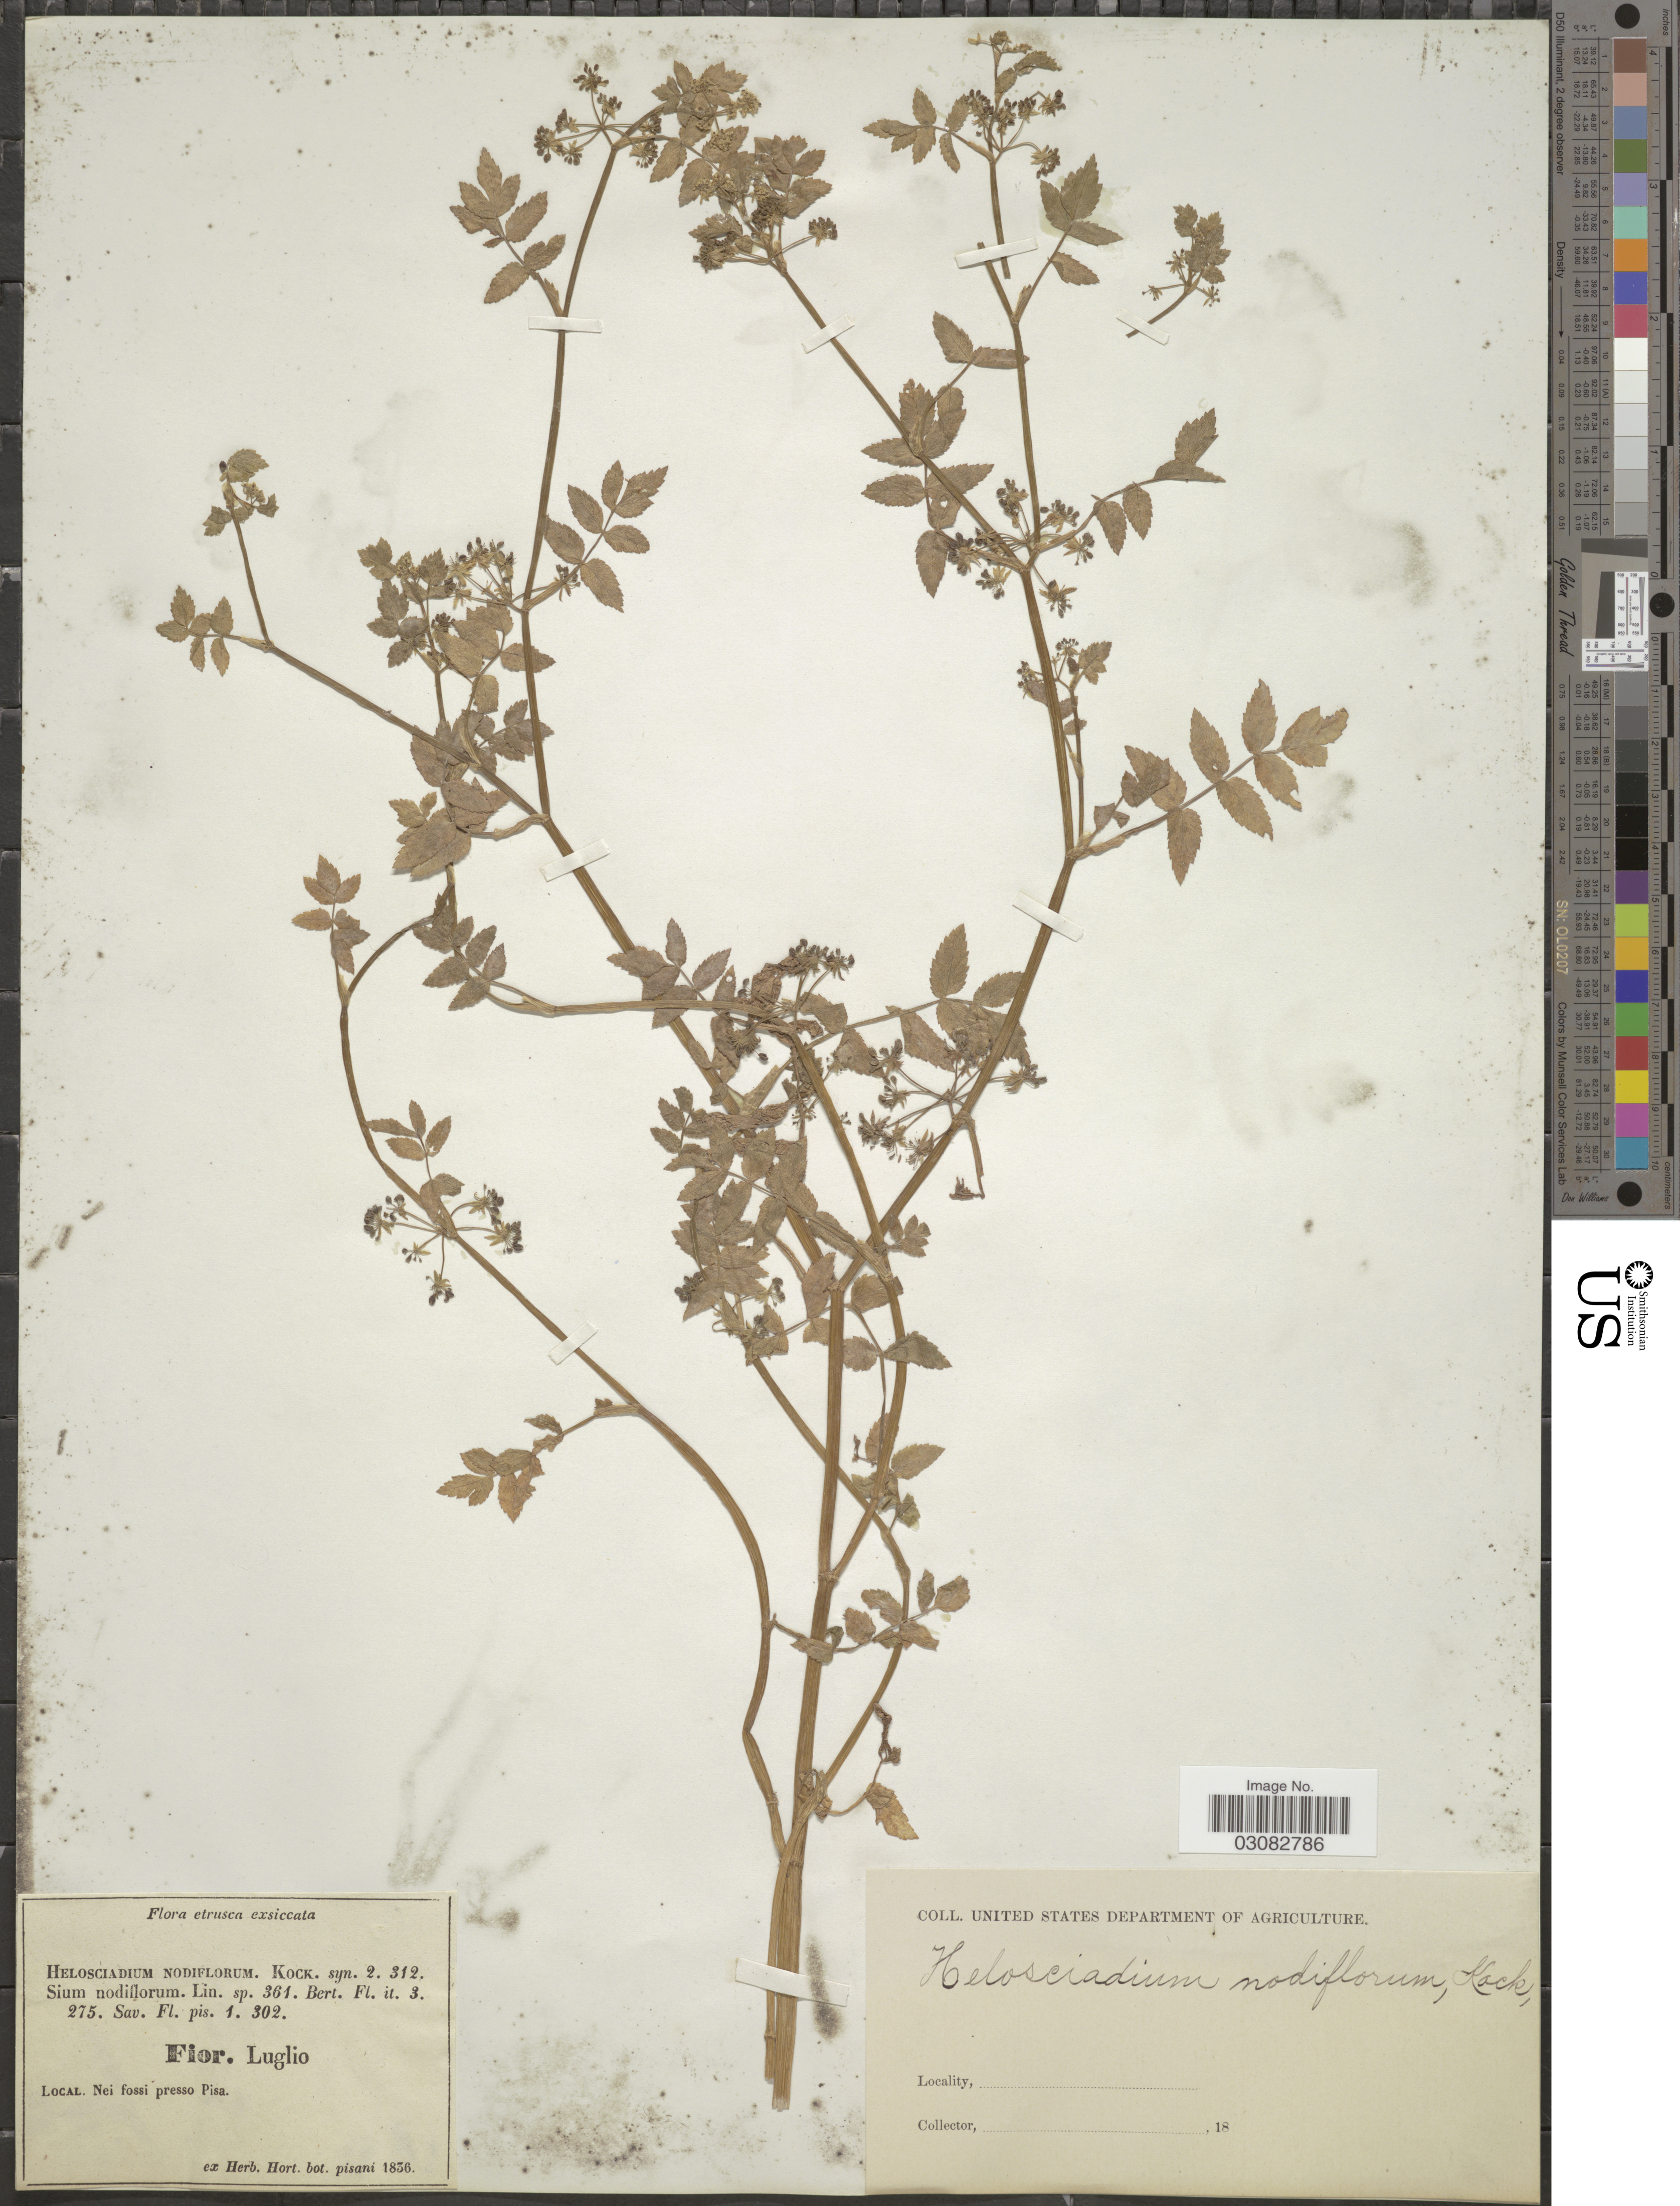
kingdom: Plantae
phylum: Tracheophyta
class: Magnoliopsida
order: Apiales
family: Apiaceae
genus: Apium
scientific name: Apium nodiflorum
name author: (L.) Lag.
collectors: United States Department of Agriculture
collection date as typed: Luglio 18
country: Italy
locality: Etrusca. Nei fossi presso Pisa.